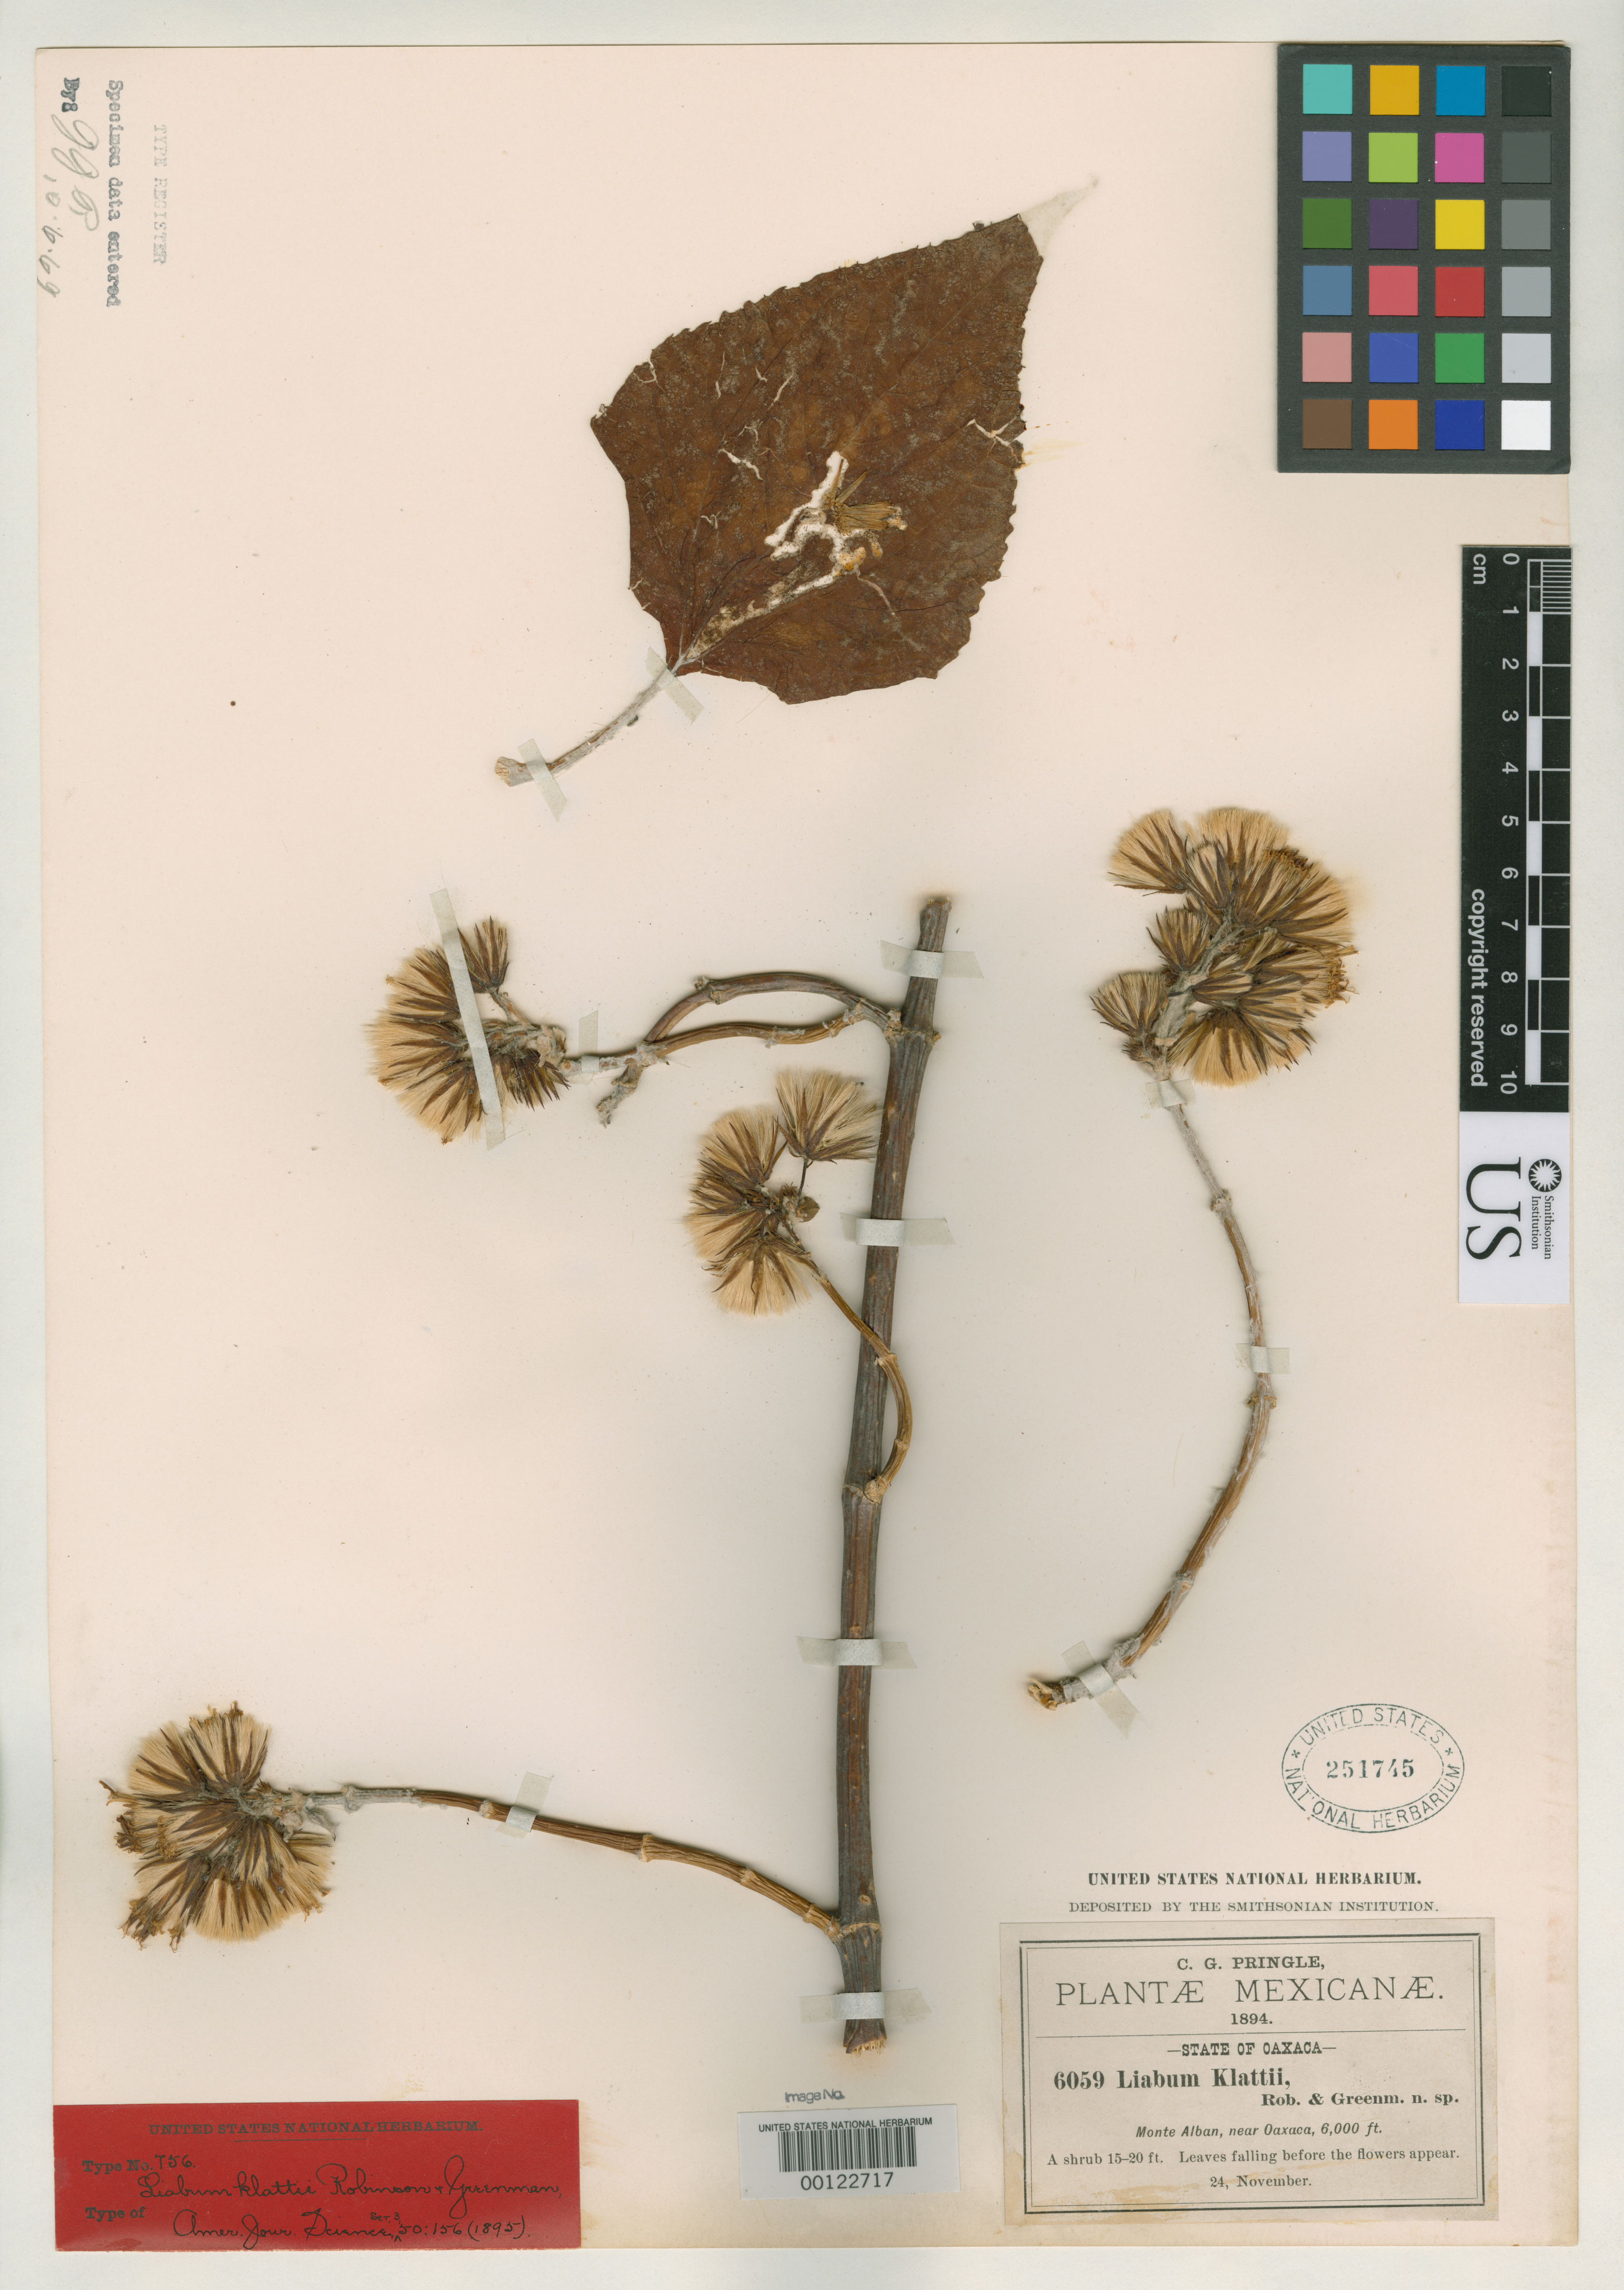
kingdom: Plantae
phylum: Tracheophyta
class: Magnoliopsida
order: Asterales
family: Asteraceae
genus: Liabum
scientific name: Liabum klattii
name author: B.L. Rob. & Greenm.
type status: Isotype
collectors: C. G. Pringle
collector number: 6059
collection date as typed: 24 Nov 1894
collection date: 1894-11-24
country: Mexico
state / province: Oaxaca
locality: Monte Alban, near Oaxaca.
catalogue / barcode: US 251745